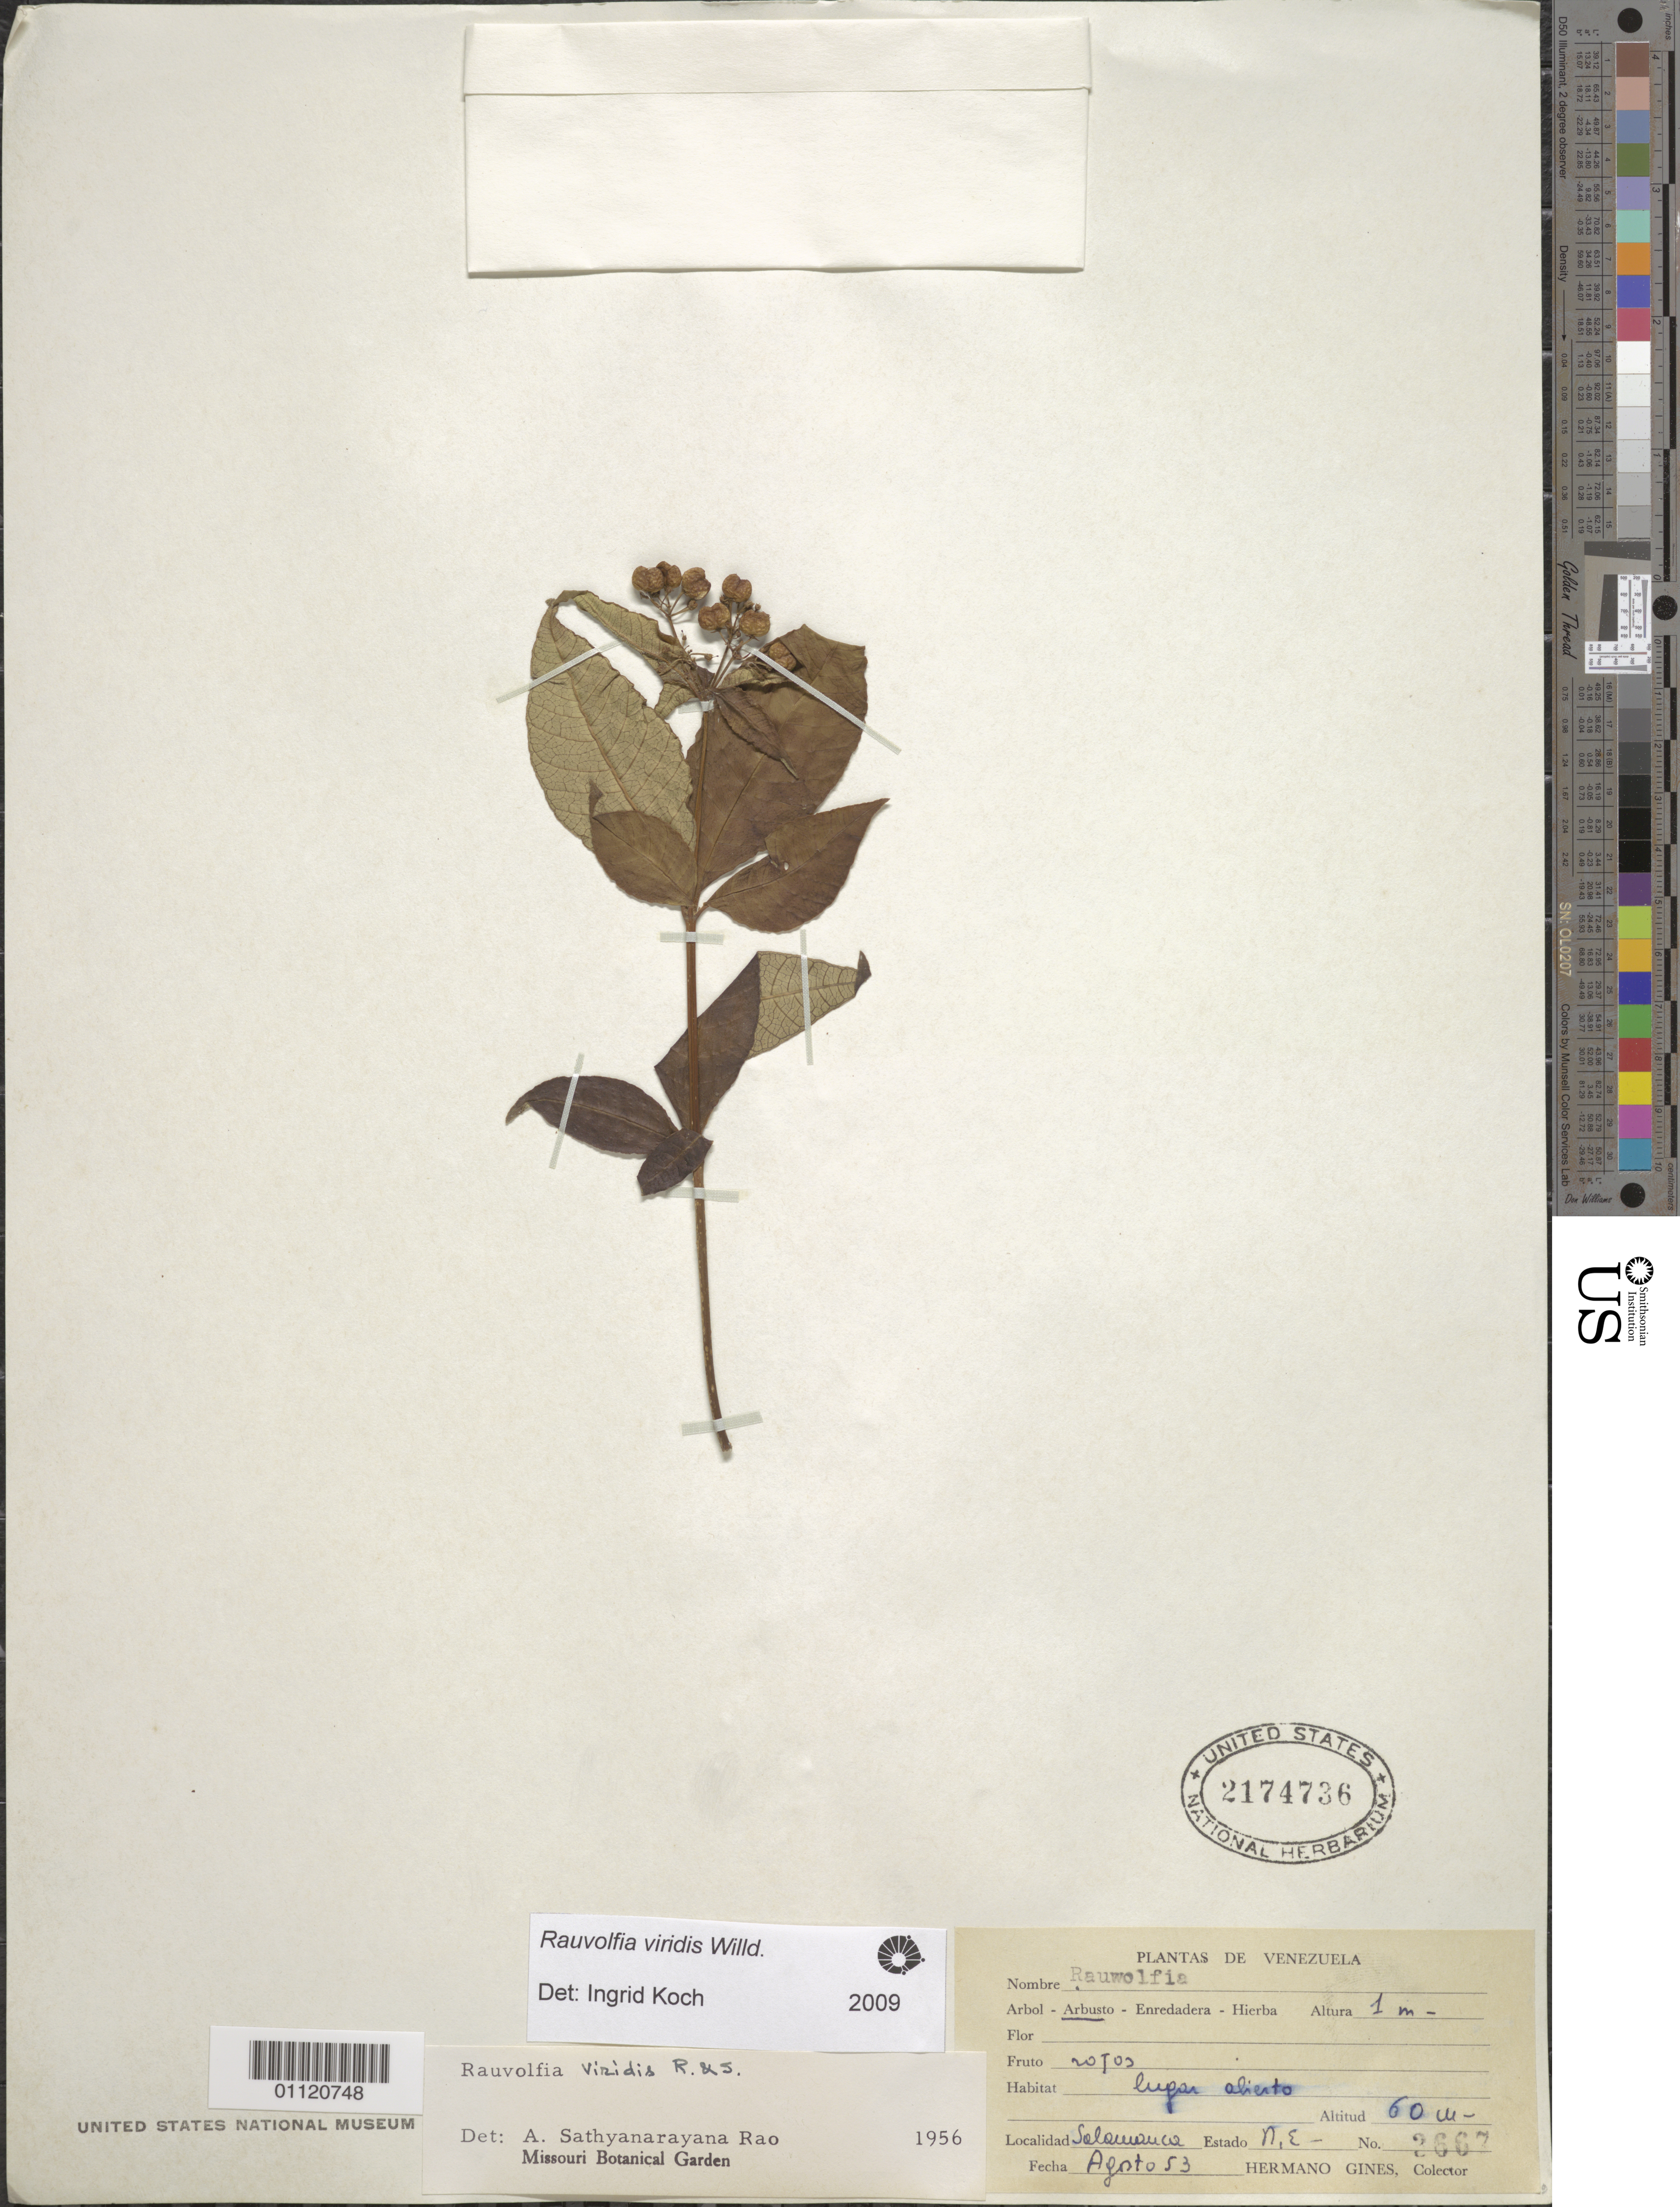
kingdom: Plantae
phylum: Tracheophyta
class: Magnoliopsida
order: Gentianales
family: Apocynaceae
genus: Rauvolfia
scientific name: Rauvolfia viridis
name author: Willd. ex Roem. & Schult.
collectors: Bro. Gines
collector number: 2667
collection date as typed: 01 Aug 1953 to 31 Aug 1953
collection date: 1953-08-01/1953-08-31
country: Venezuela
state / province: Nueva Esparta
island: Margarita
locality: Salamanca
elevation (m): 60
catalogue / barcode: US 2174736